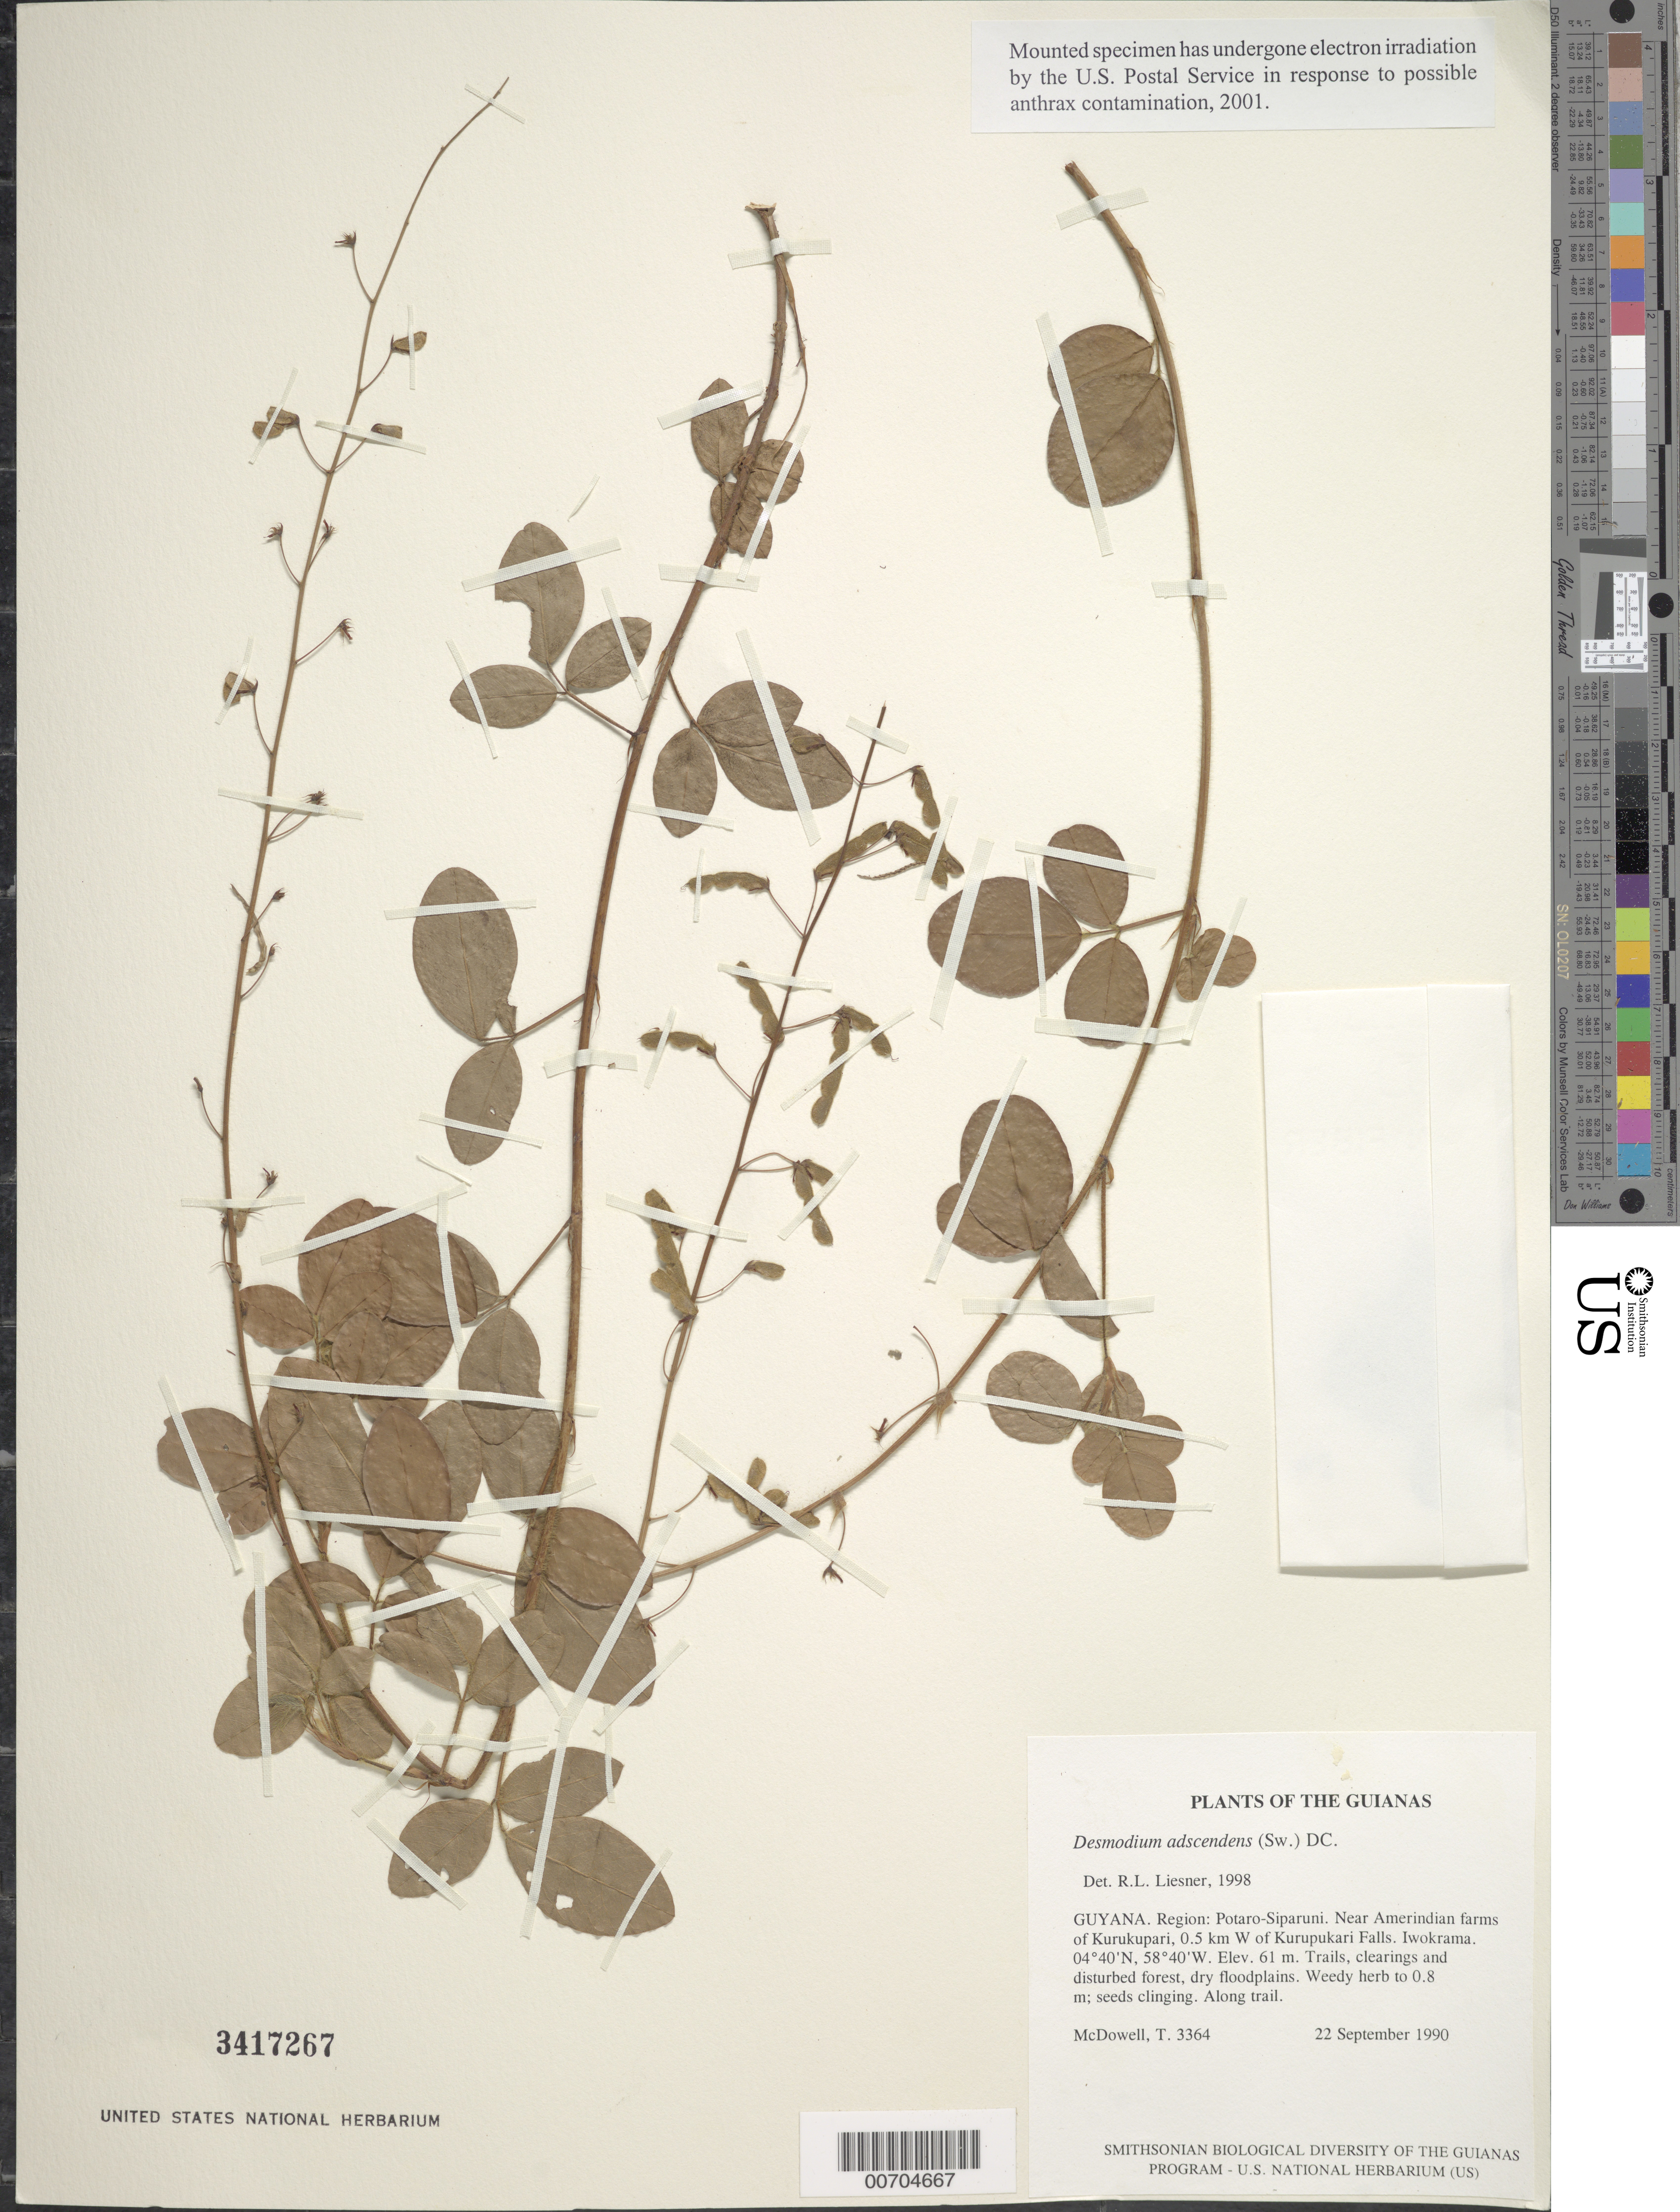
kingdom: Plantae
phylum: Tracheophyta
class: Magnoliopsida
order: Fabales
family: Fabaceae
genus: Grona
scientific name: Grona adscendens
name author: (Sw.) H. Ohashi & K. Ohashi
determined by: Strong, Mark T., (BOT), Smithsonian Institution - National Museum of Natural History (UNITED STATES)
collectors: T. McDowell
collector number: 3364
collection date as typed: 22 September 1990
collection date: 1990-09-22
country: Guyana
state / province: Potaro-Siparuni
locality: Near Amerindian farms of Kurupukari, 0.5 km W of Kurupukari Falls. Iwokrama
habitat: Trails, clearings and disturbed forest, dry floodplains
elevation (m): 61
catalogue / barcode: US 3417267